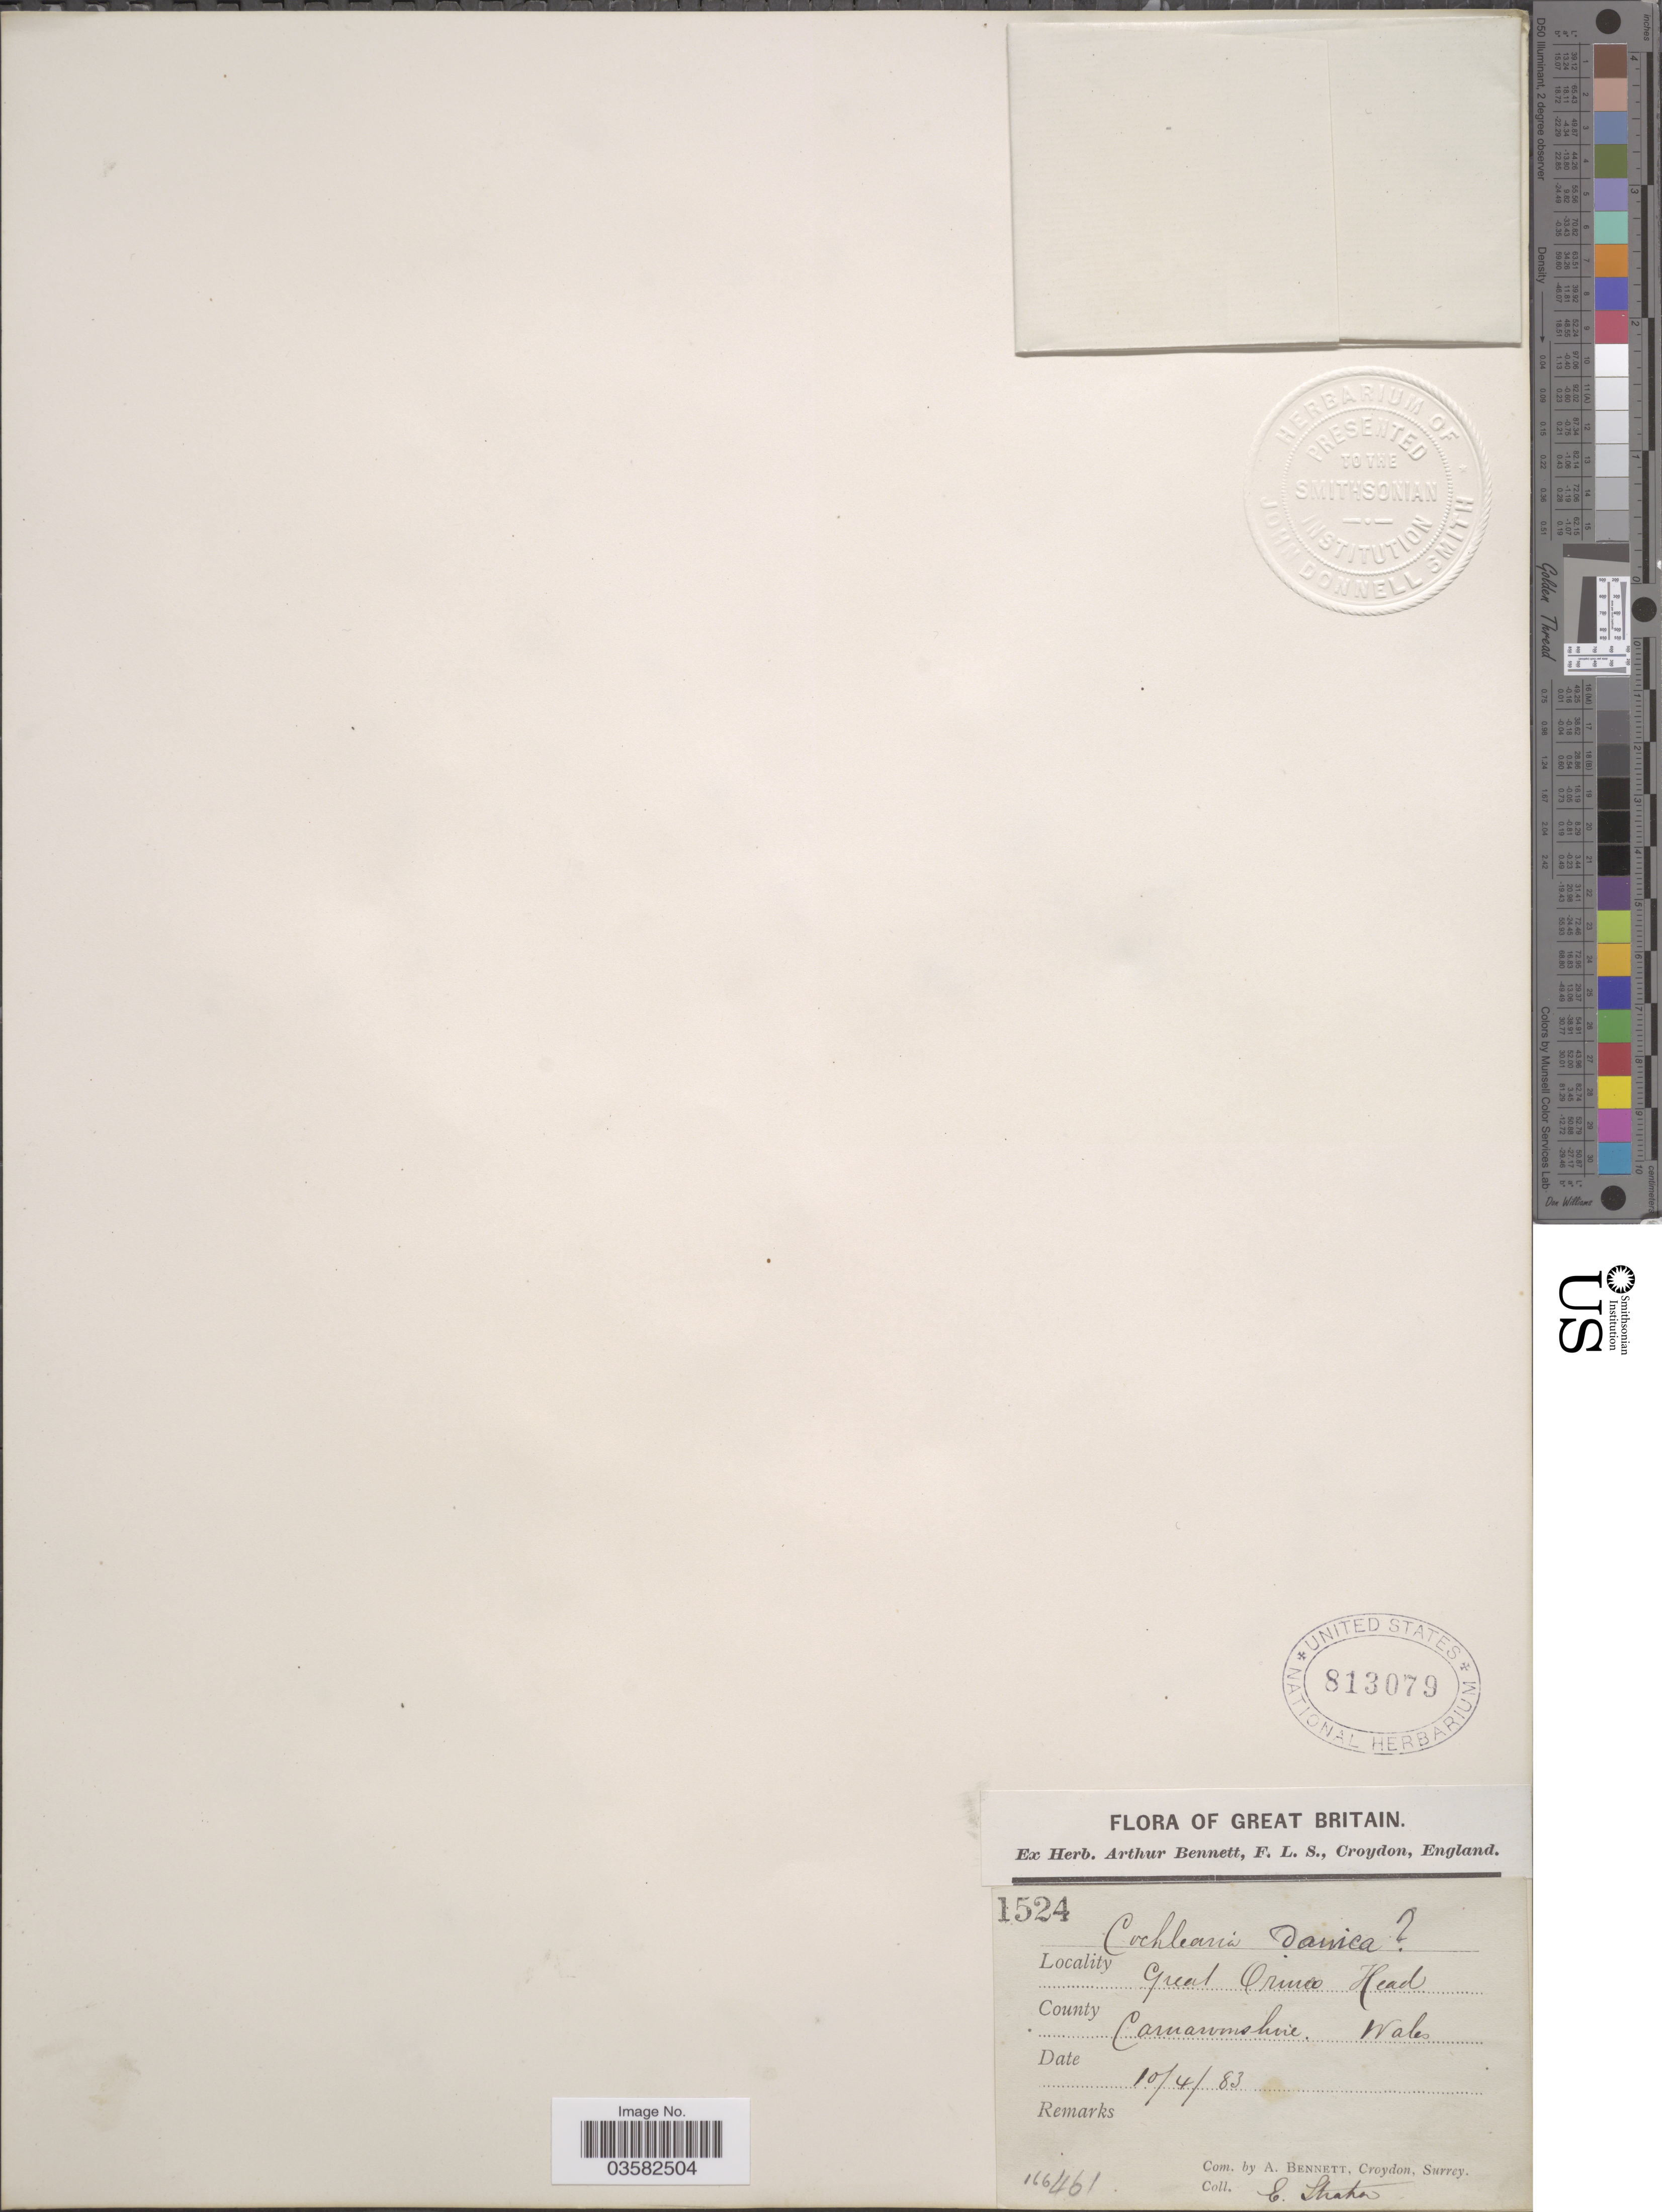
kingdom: Plantae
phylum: Tracheophyta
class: Magnoliopsida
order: Brassicales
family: Brassicaceae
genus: Cochlearia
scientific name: Cochlearia danica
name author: L.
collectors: E. Straher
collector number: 1524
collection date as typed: Transcribed d/m/y: 10/4/83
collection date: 1883-04-10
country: United Kingdom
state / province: Wales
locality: Great Orme Head. County Carnarvonshire (Caernarfonshire)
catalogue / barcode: US 813079